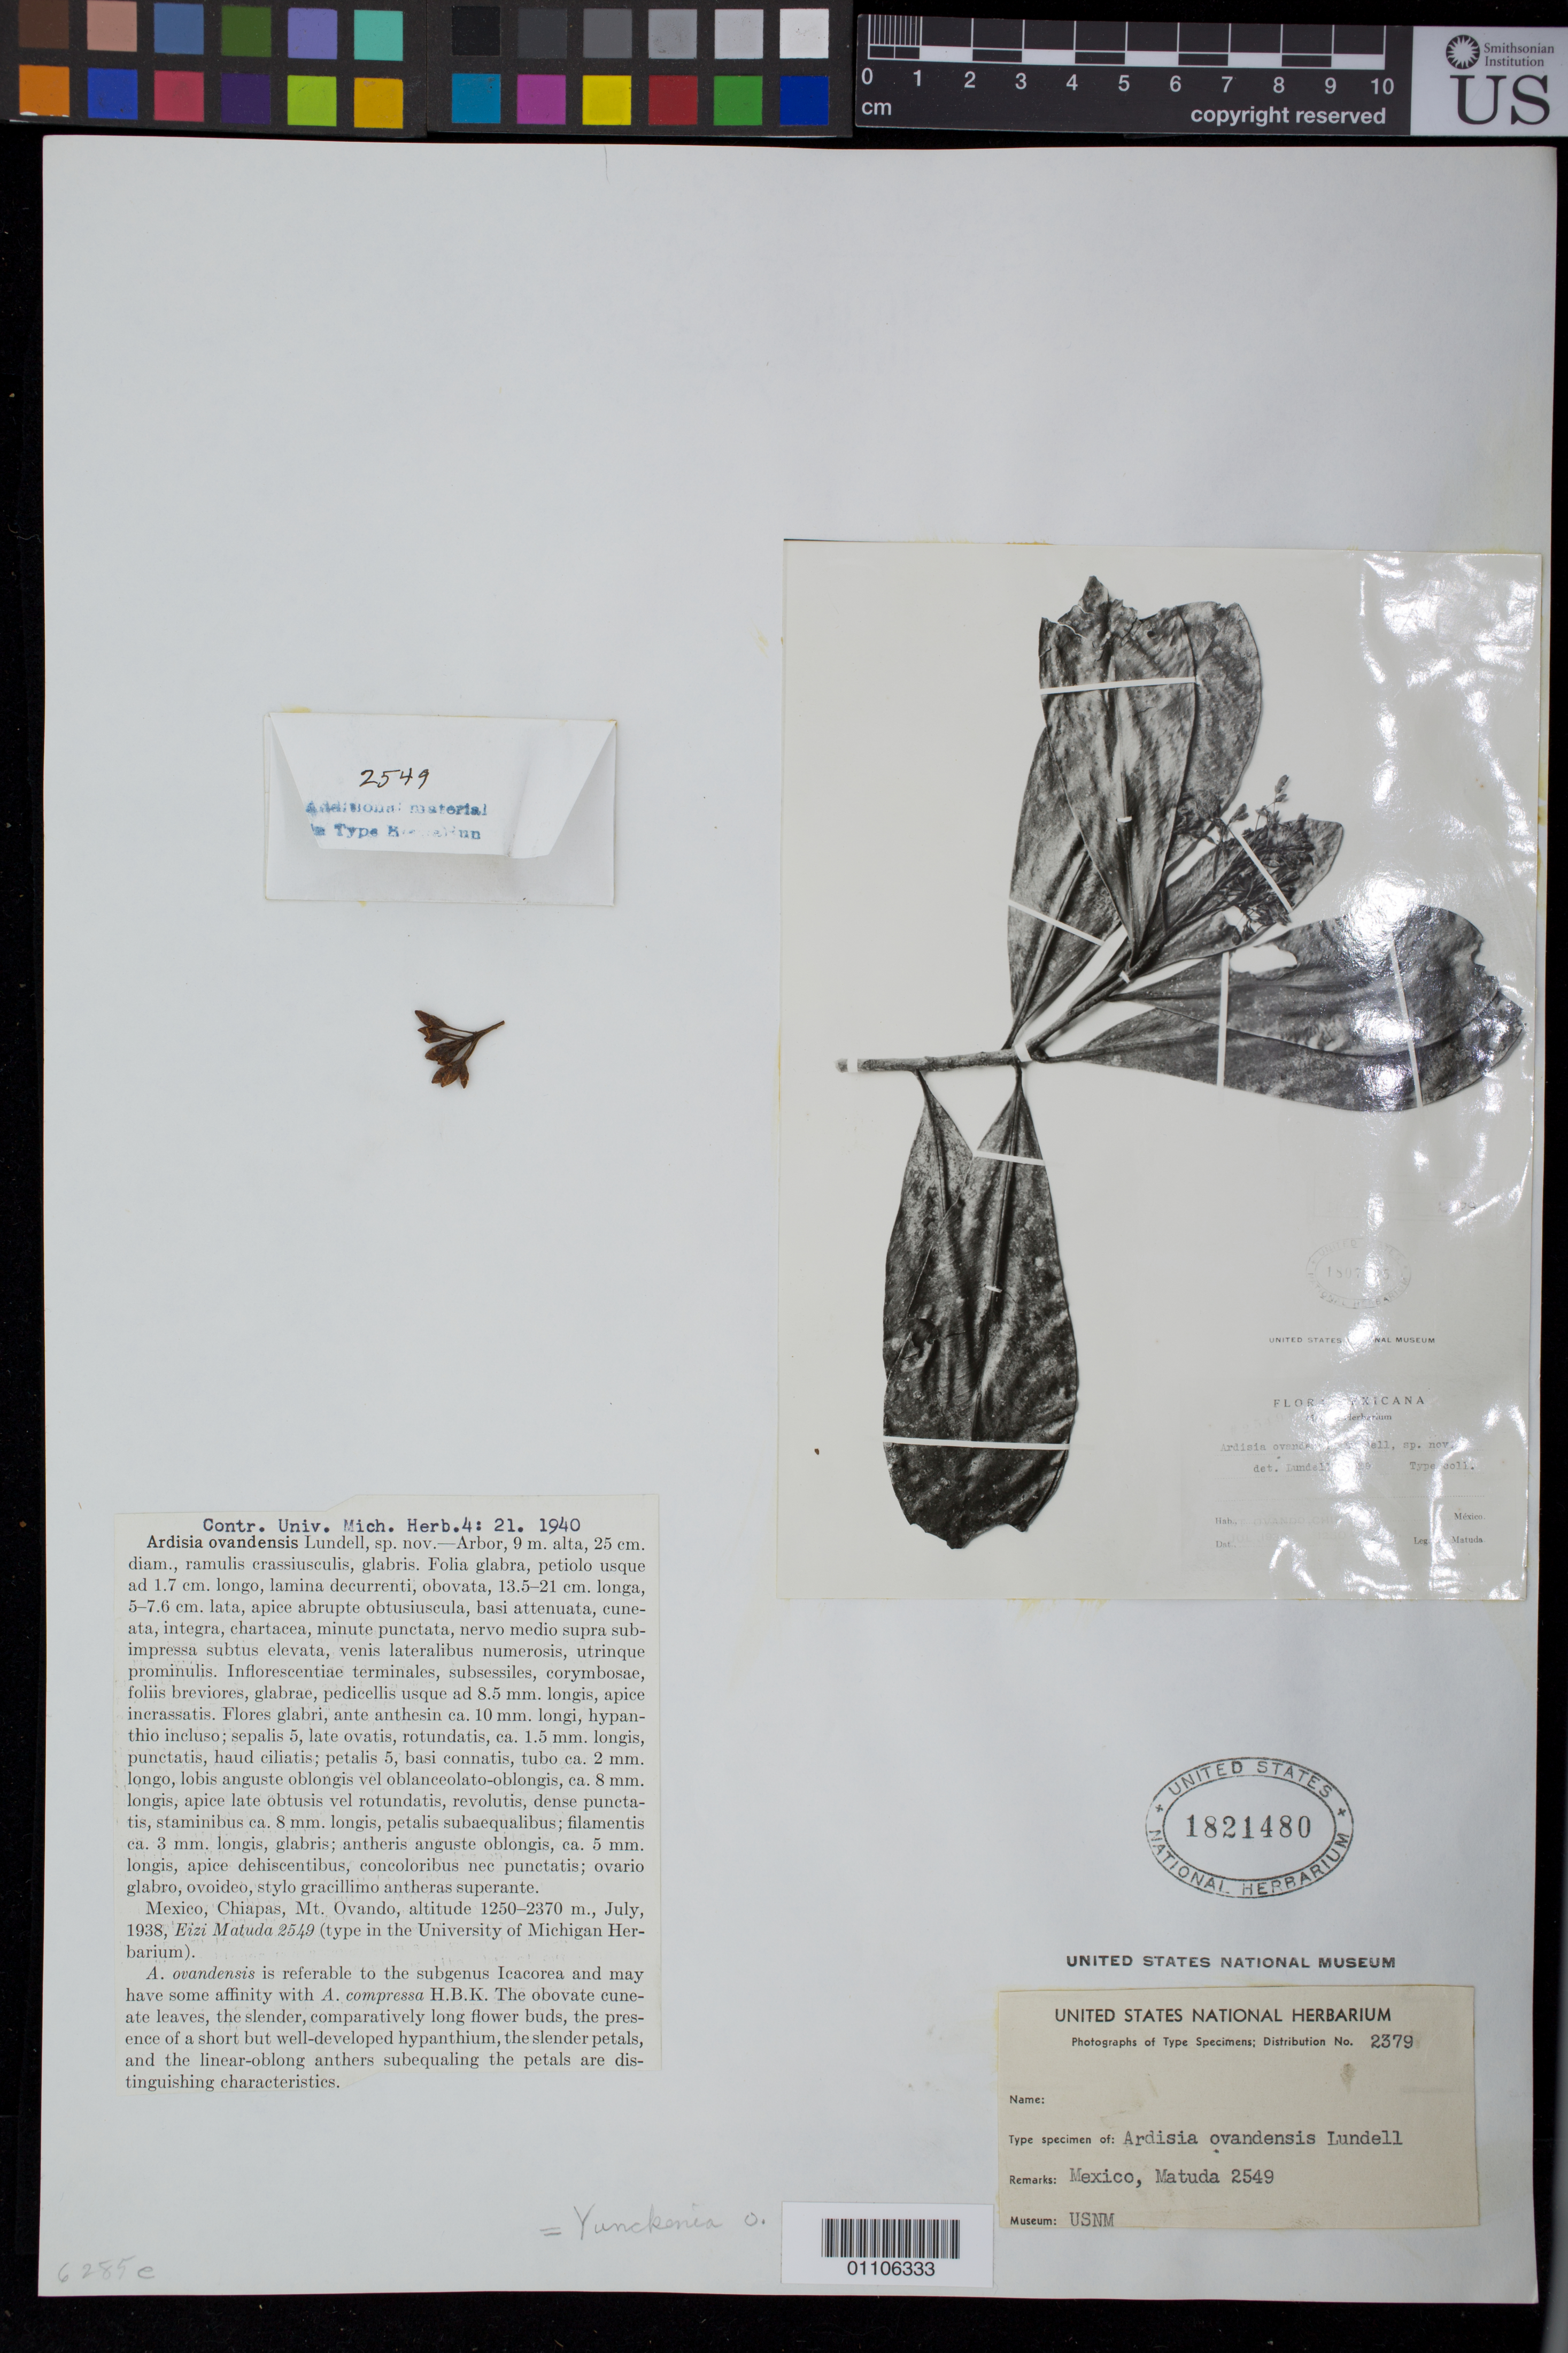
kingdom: Plantae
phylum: Tracheophyta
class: Magnoliopsida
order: Ericales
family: Primulaceae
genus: Ardisia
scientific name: Ardisia ovandensis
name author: Lundell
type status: Isotype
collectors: E. Matuda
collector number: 2549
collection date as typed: Jul 1938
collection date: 1938-07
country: Mexico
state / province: Chiapas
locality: Mt. Ovando.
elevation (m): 1250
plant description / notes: Photograph and fragmentary material of US type specimen USNH 1807845.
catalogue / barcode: US 1821480